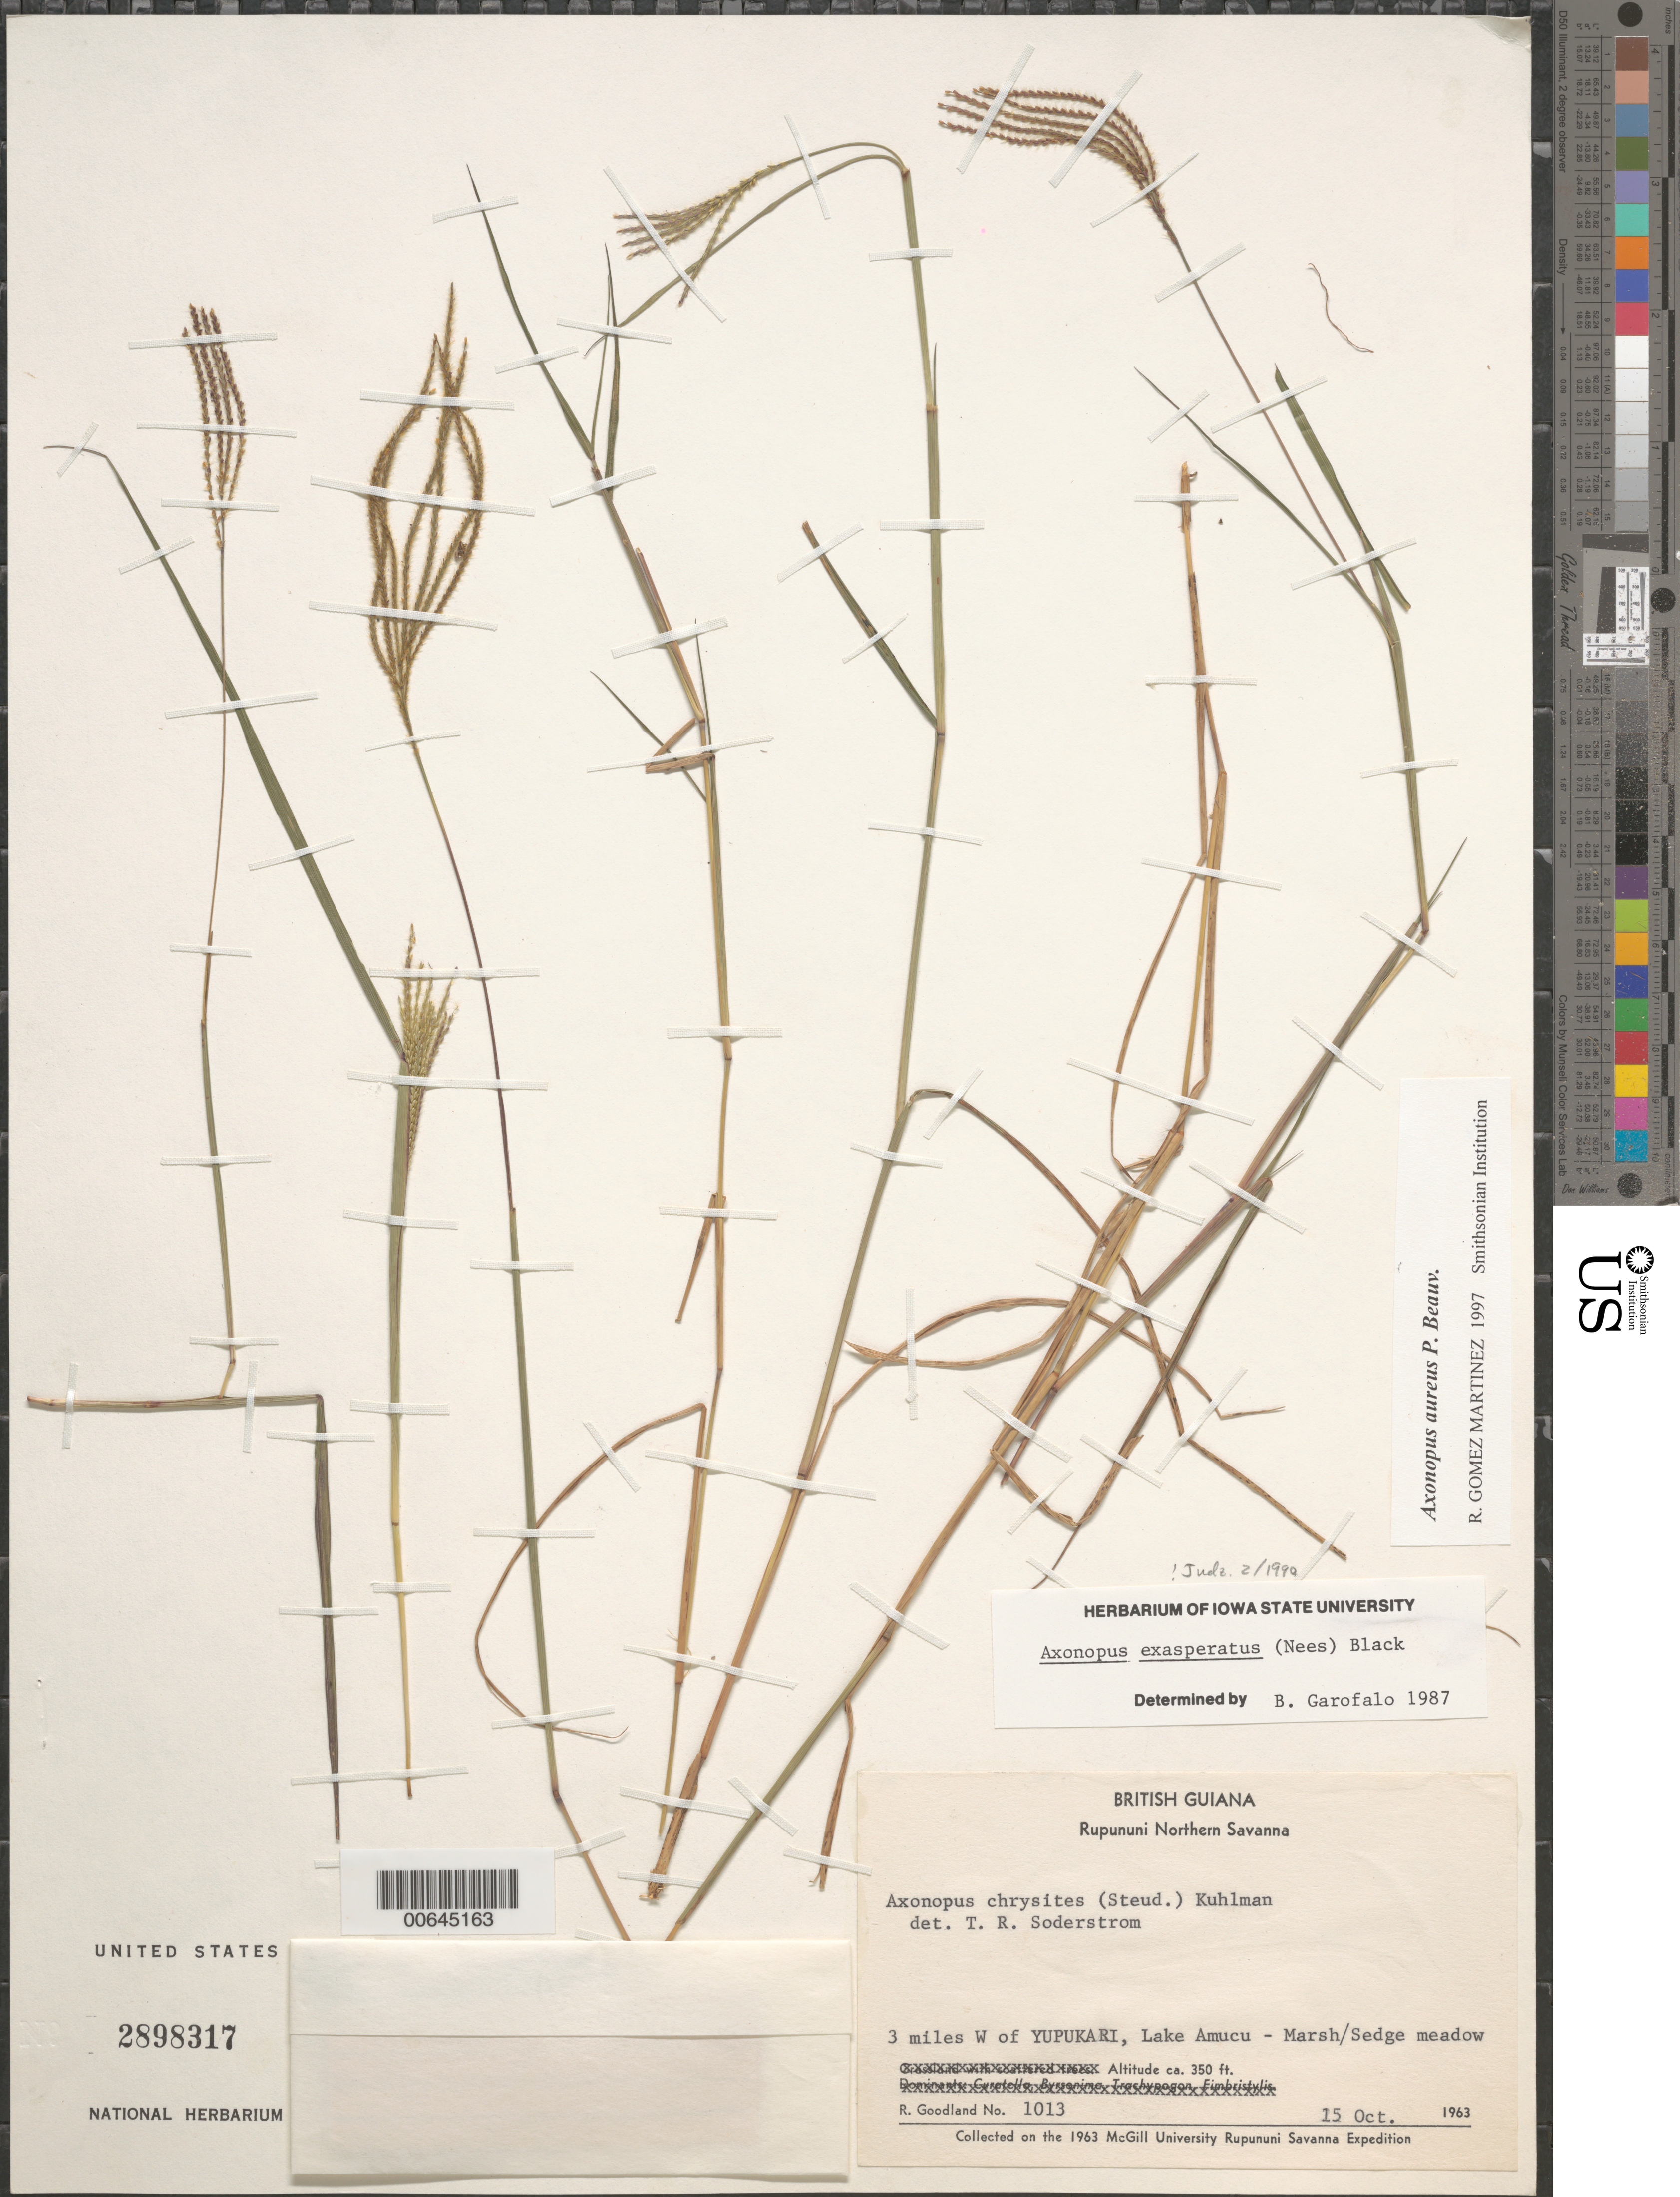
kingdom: Plantae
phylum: Tracheophyta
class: Liliopsida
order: Poales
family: Poaceae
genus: Axonopus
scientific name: Axonopus aureus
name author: P. Beauv.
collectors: R. Goodland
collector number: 1313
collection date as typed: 15-Oct-63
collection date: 1963-10-15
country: Guyana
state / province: U. Takutu-U. Essequibo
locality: Rupununi Northern Savanna, Lake Amucu, 3 mi W of Yupukari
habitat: Marsh-sedge meadow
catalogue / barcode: US 2898317